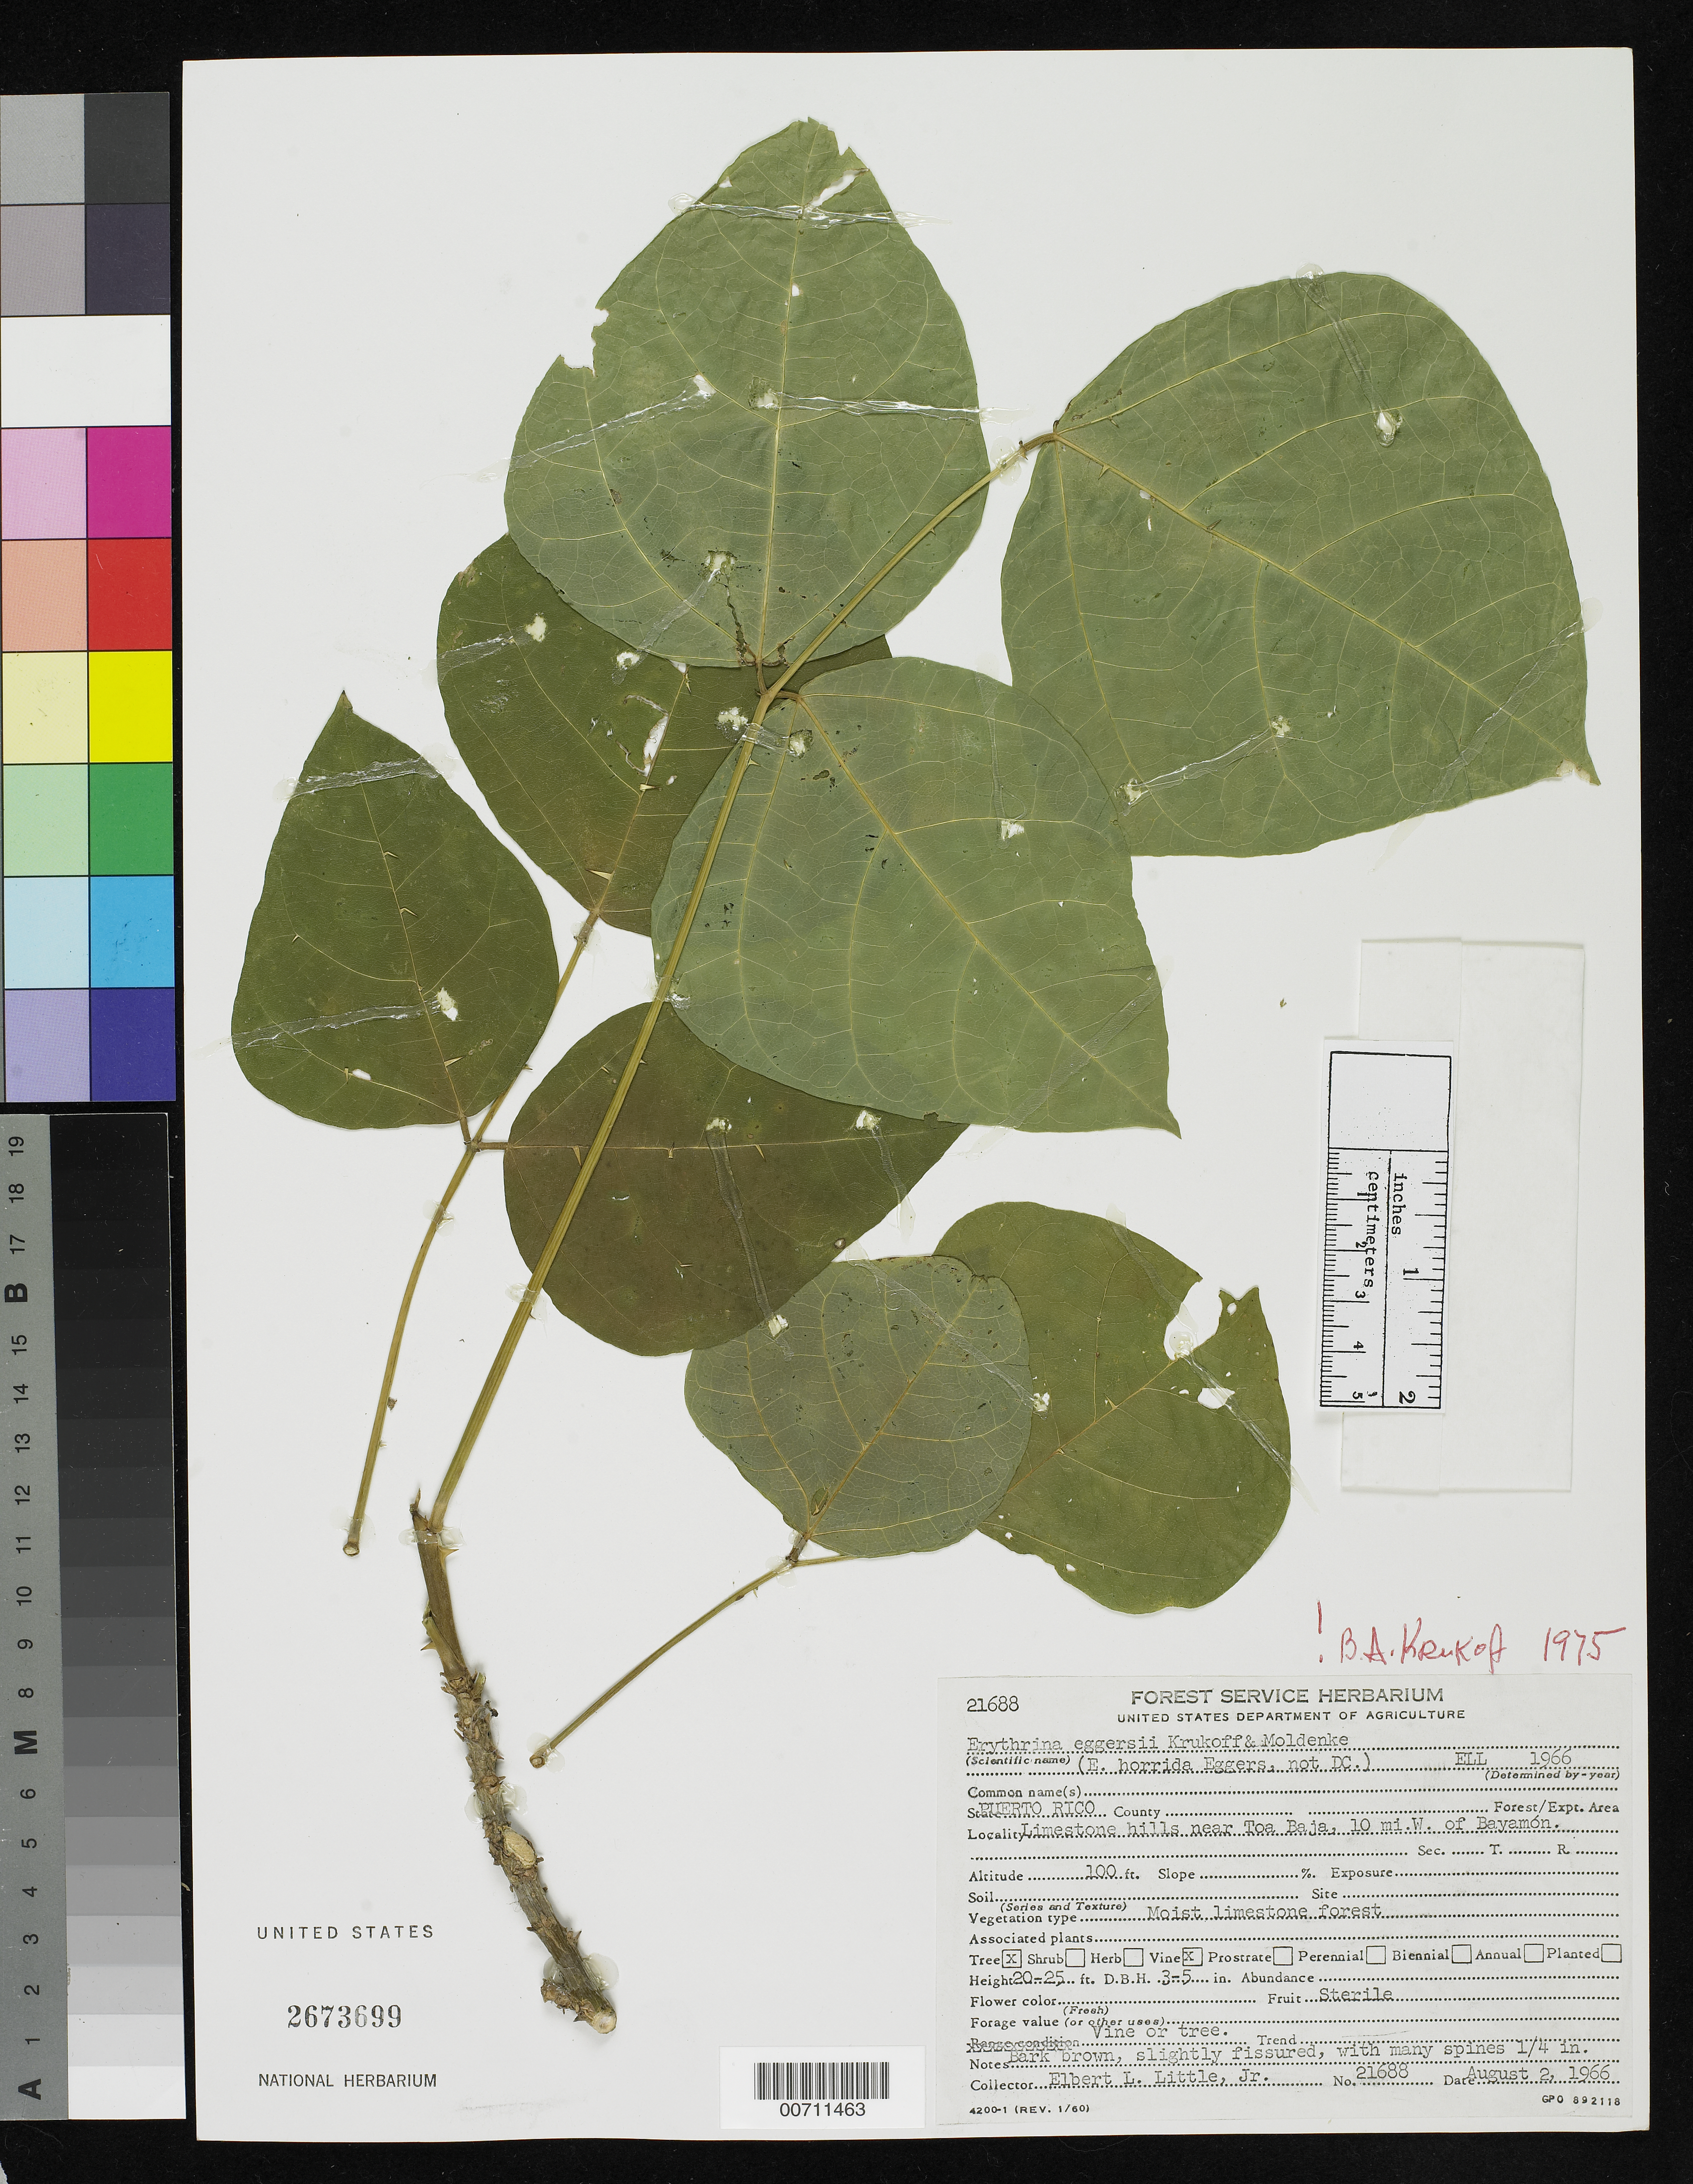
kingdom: Plantae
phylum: Tracheophyta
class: Magnoliopsida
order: Fabales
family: Fabaceae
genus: Erythrina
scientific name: Erythrina eggersii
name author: Krukoff & Moldenke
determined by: Little, Elbert L., Jr., (FSSR), United States Department of Agriculture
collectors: E. L. Little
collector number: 21688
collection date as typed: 02 Aug 1966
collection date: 1966-08-02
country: Puerto Rico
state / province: Bayamon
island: Greater Antilles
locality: Toa Baja, 10 mi W of Bayamon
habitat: Limestone hills; moist forest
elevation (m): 30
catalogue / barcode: US 2673699